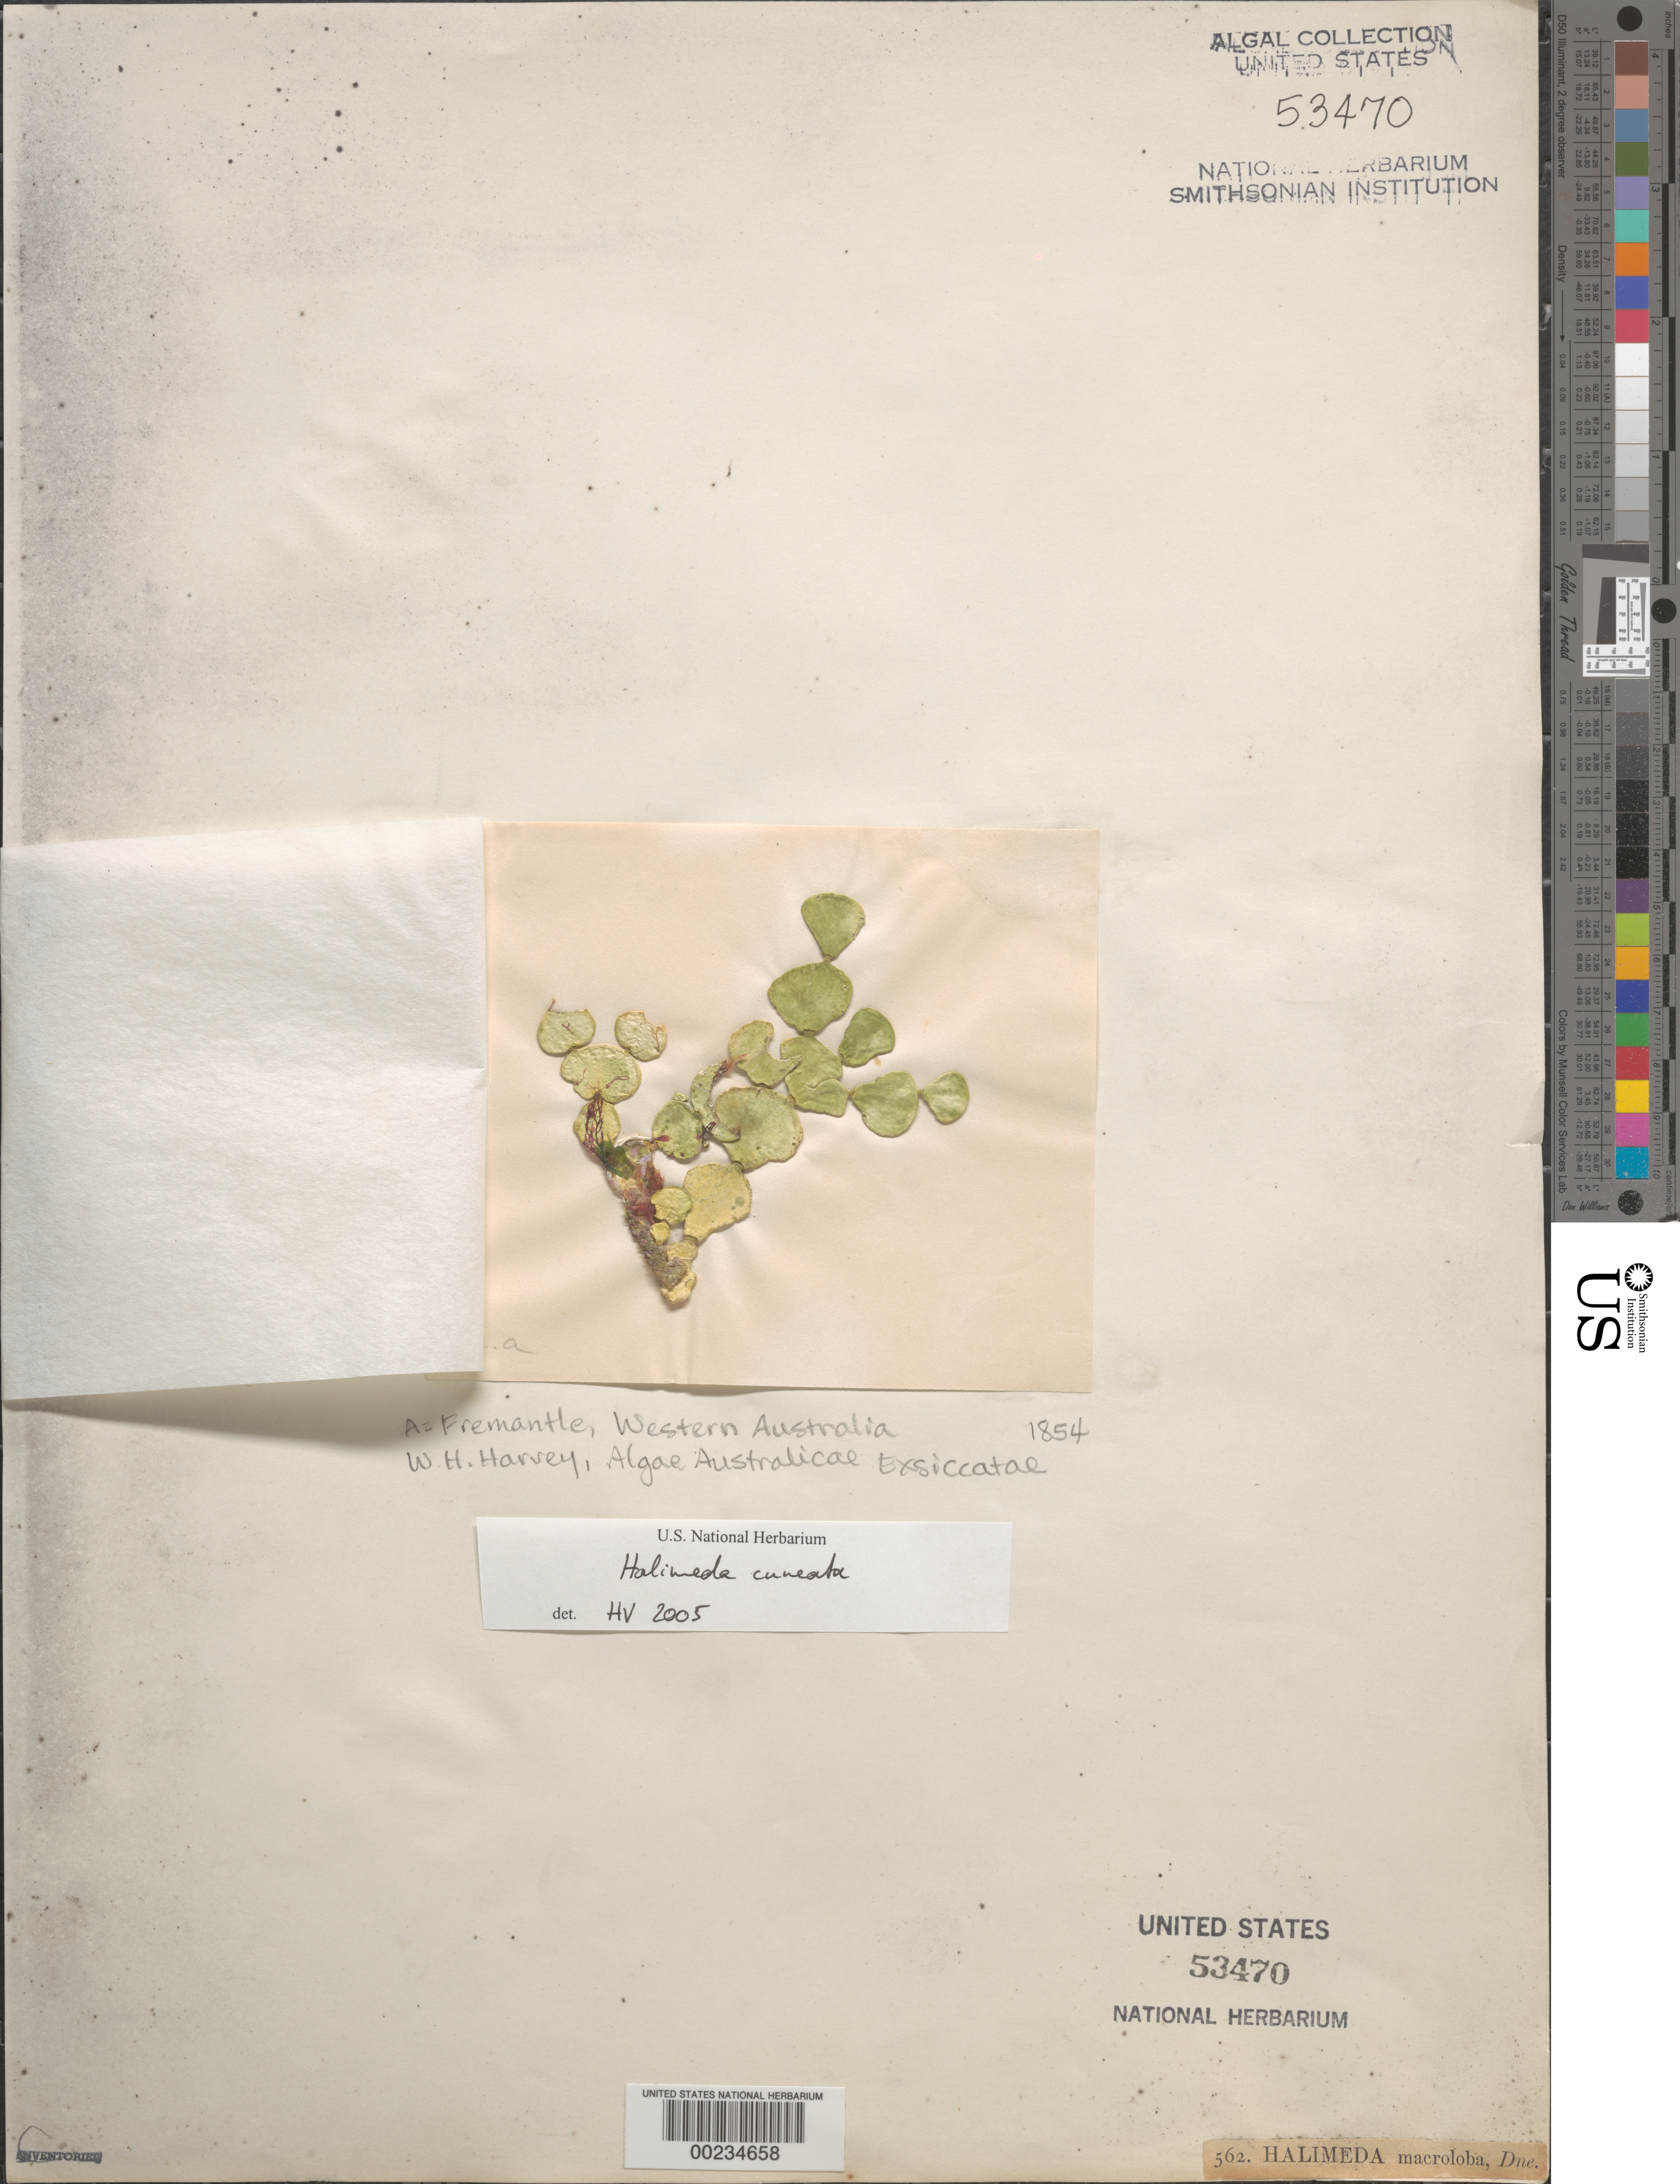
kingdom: Plantae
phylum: Chlorophyta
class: Ulvophyceae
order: Bryopsidales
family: Halimedaceae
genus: Halimeda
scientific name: Halimeda cuneata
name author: Hering in Krauss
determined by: Verbruggen, H.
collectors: W. Harvey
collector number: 562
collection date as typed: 1854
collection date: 1854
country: Australia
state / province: Western Australia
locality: Fremantle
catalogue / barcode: US 53470